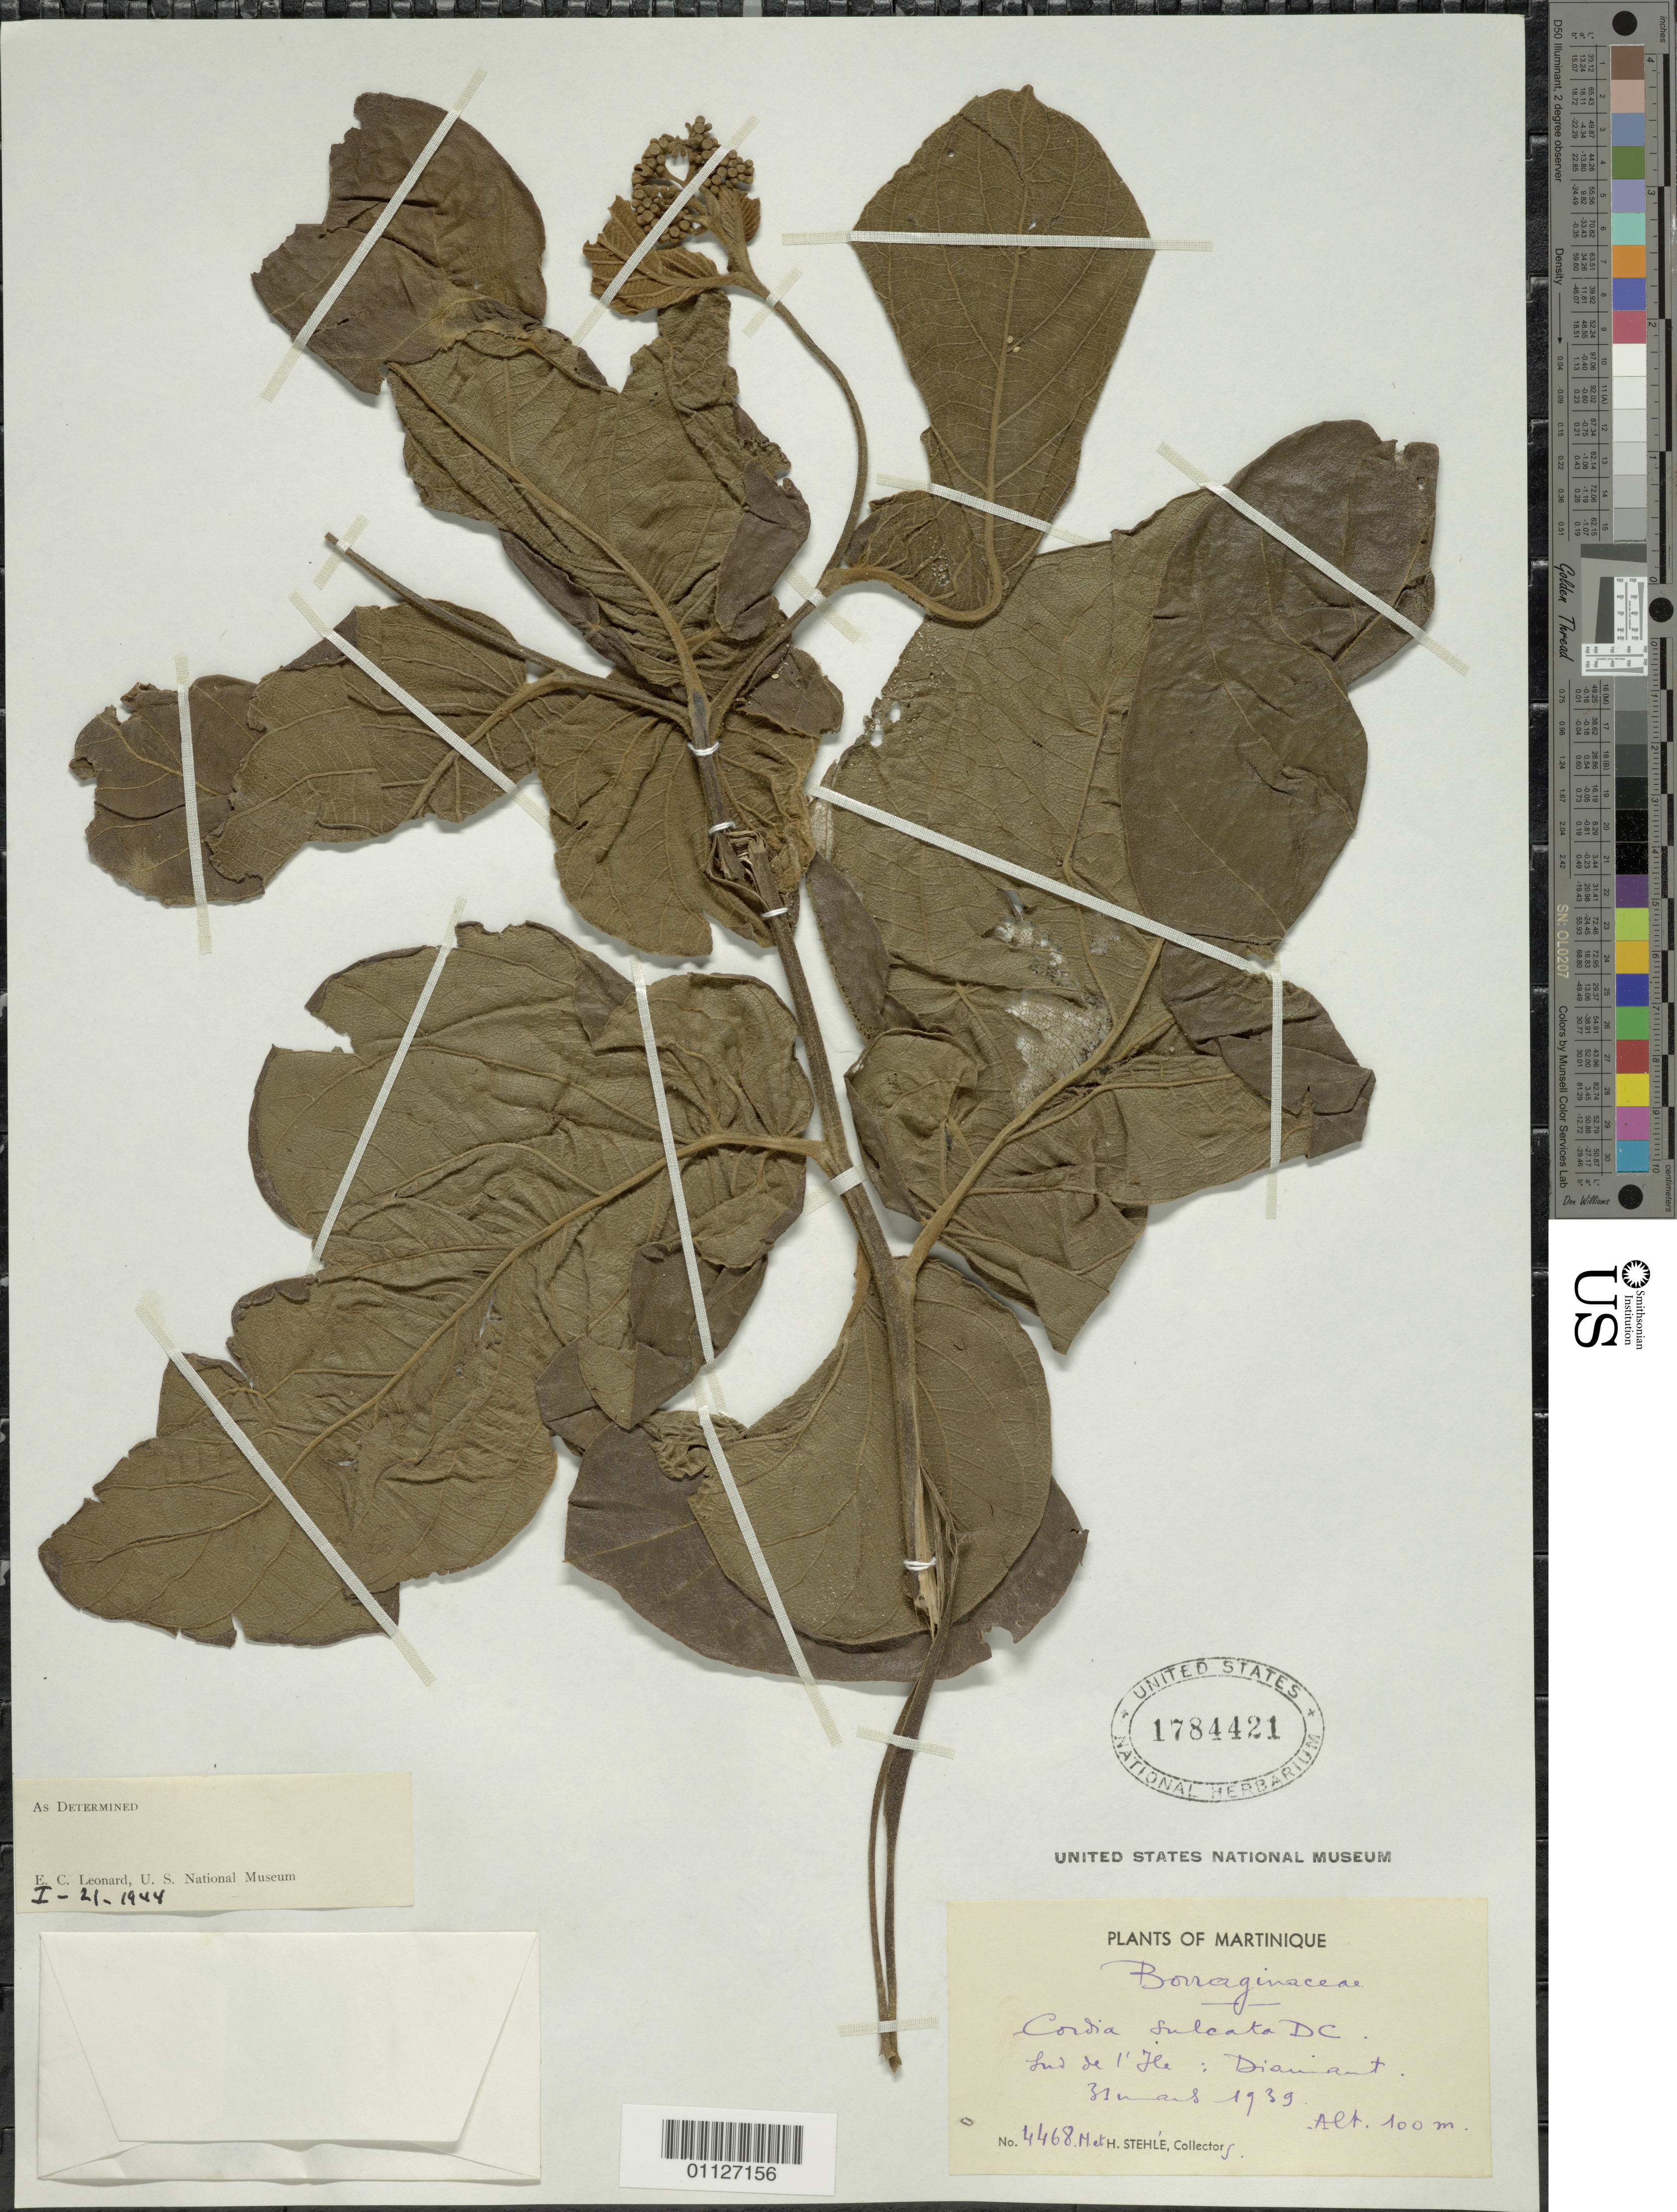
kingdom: Plantae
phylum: Tracheophyta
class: Magnoliopsida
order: Boraginales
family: Cordiaceae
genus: Cordia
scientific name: Cordia sulcata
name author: DC.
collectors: H. Stehlé & H. Stehlé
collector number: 4468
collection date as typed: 31 Mar 1939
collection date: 1939-03-31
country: Martinique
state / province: Le Marin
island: Martinique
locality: S de l'Ile: Diamant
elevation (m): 100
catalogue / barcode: US 1784421